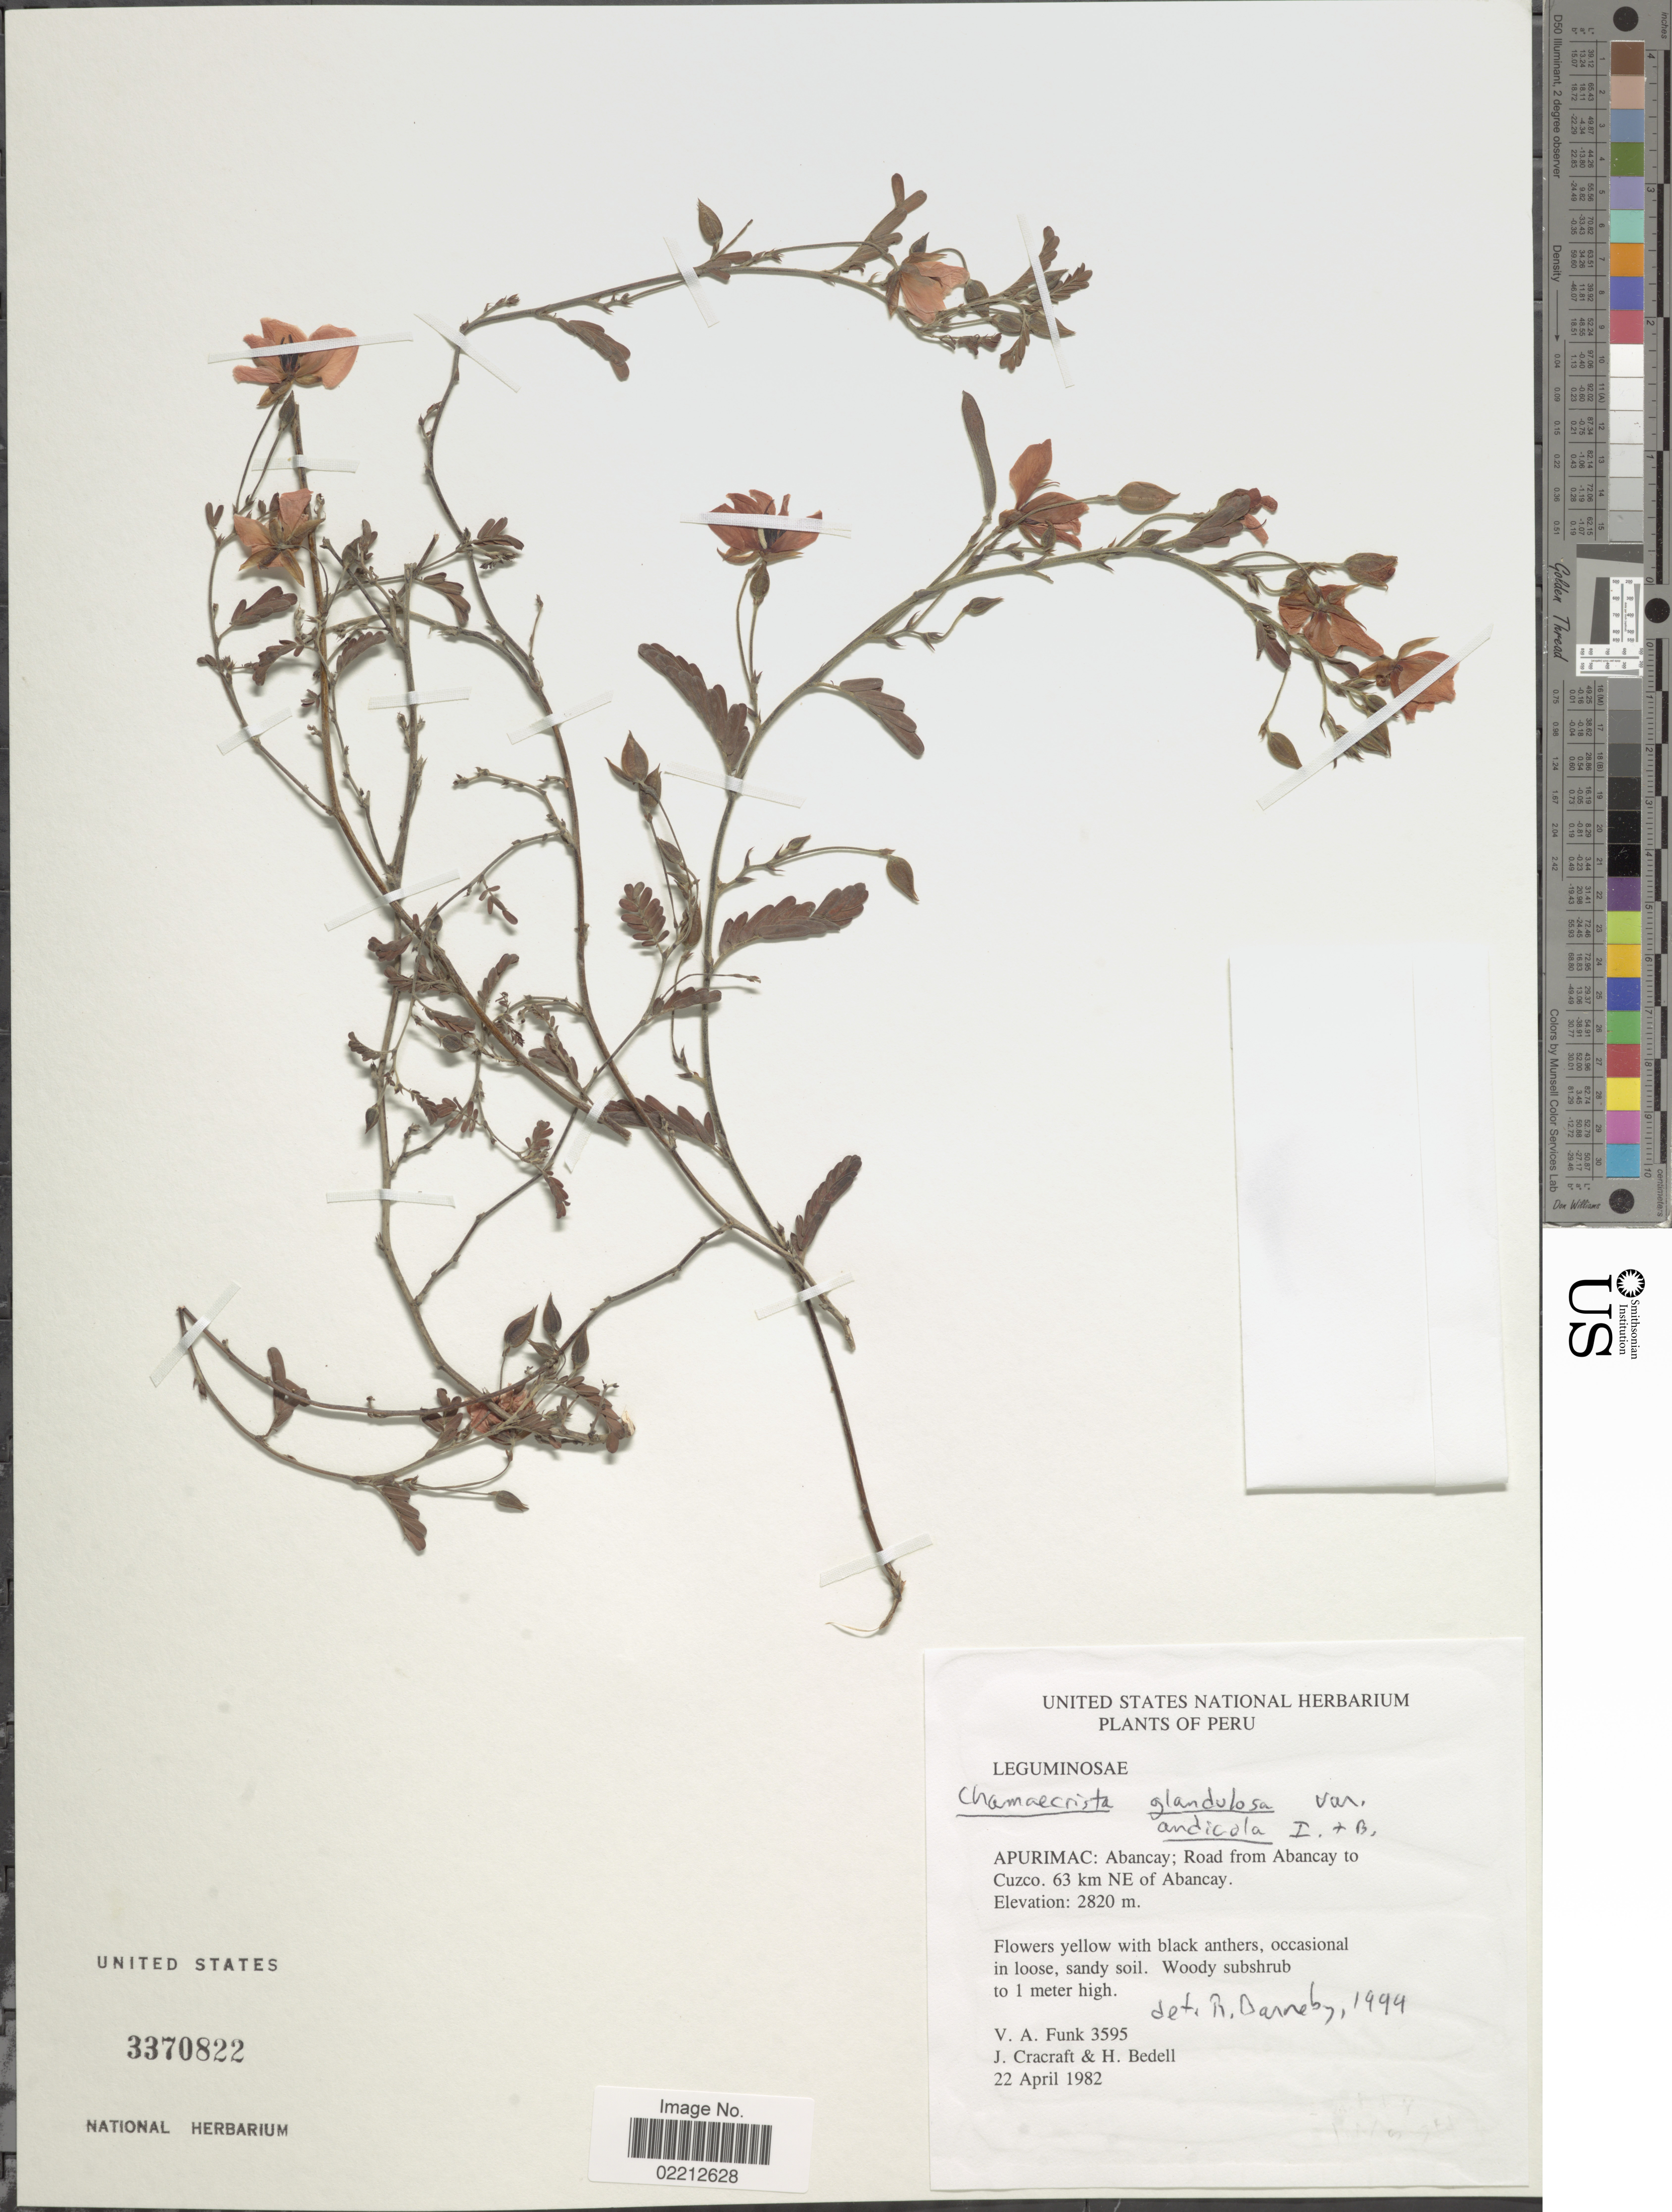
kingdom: Plantae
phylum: Tracheophyta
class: Magnoliopsida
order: Fabales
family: Fabaceae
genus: Chamaecrista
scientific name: Chamaecrista glandulosa var. andicola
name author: H.S. Irwin & Barneby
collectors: V. Funk, J. L. Cracraft & H. Bedell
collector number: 3595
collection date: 1982-04-22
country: Peru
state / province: Apurímac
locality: Abancay; Road from Abancay to Cuzco. 63 km NE of Abancay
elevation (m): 2820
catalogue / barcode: US 3370822